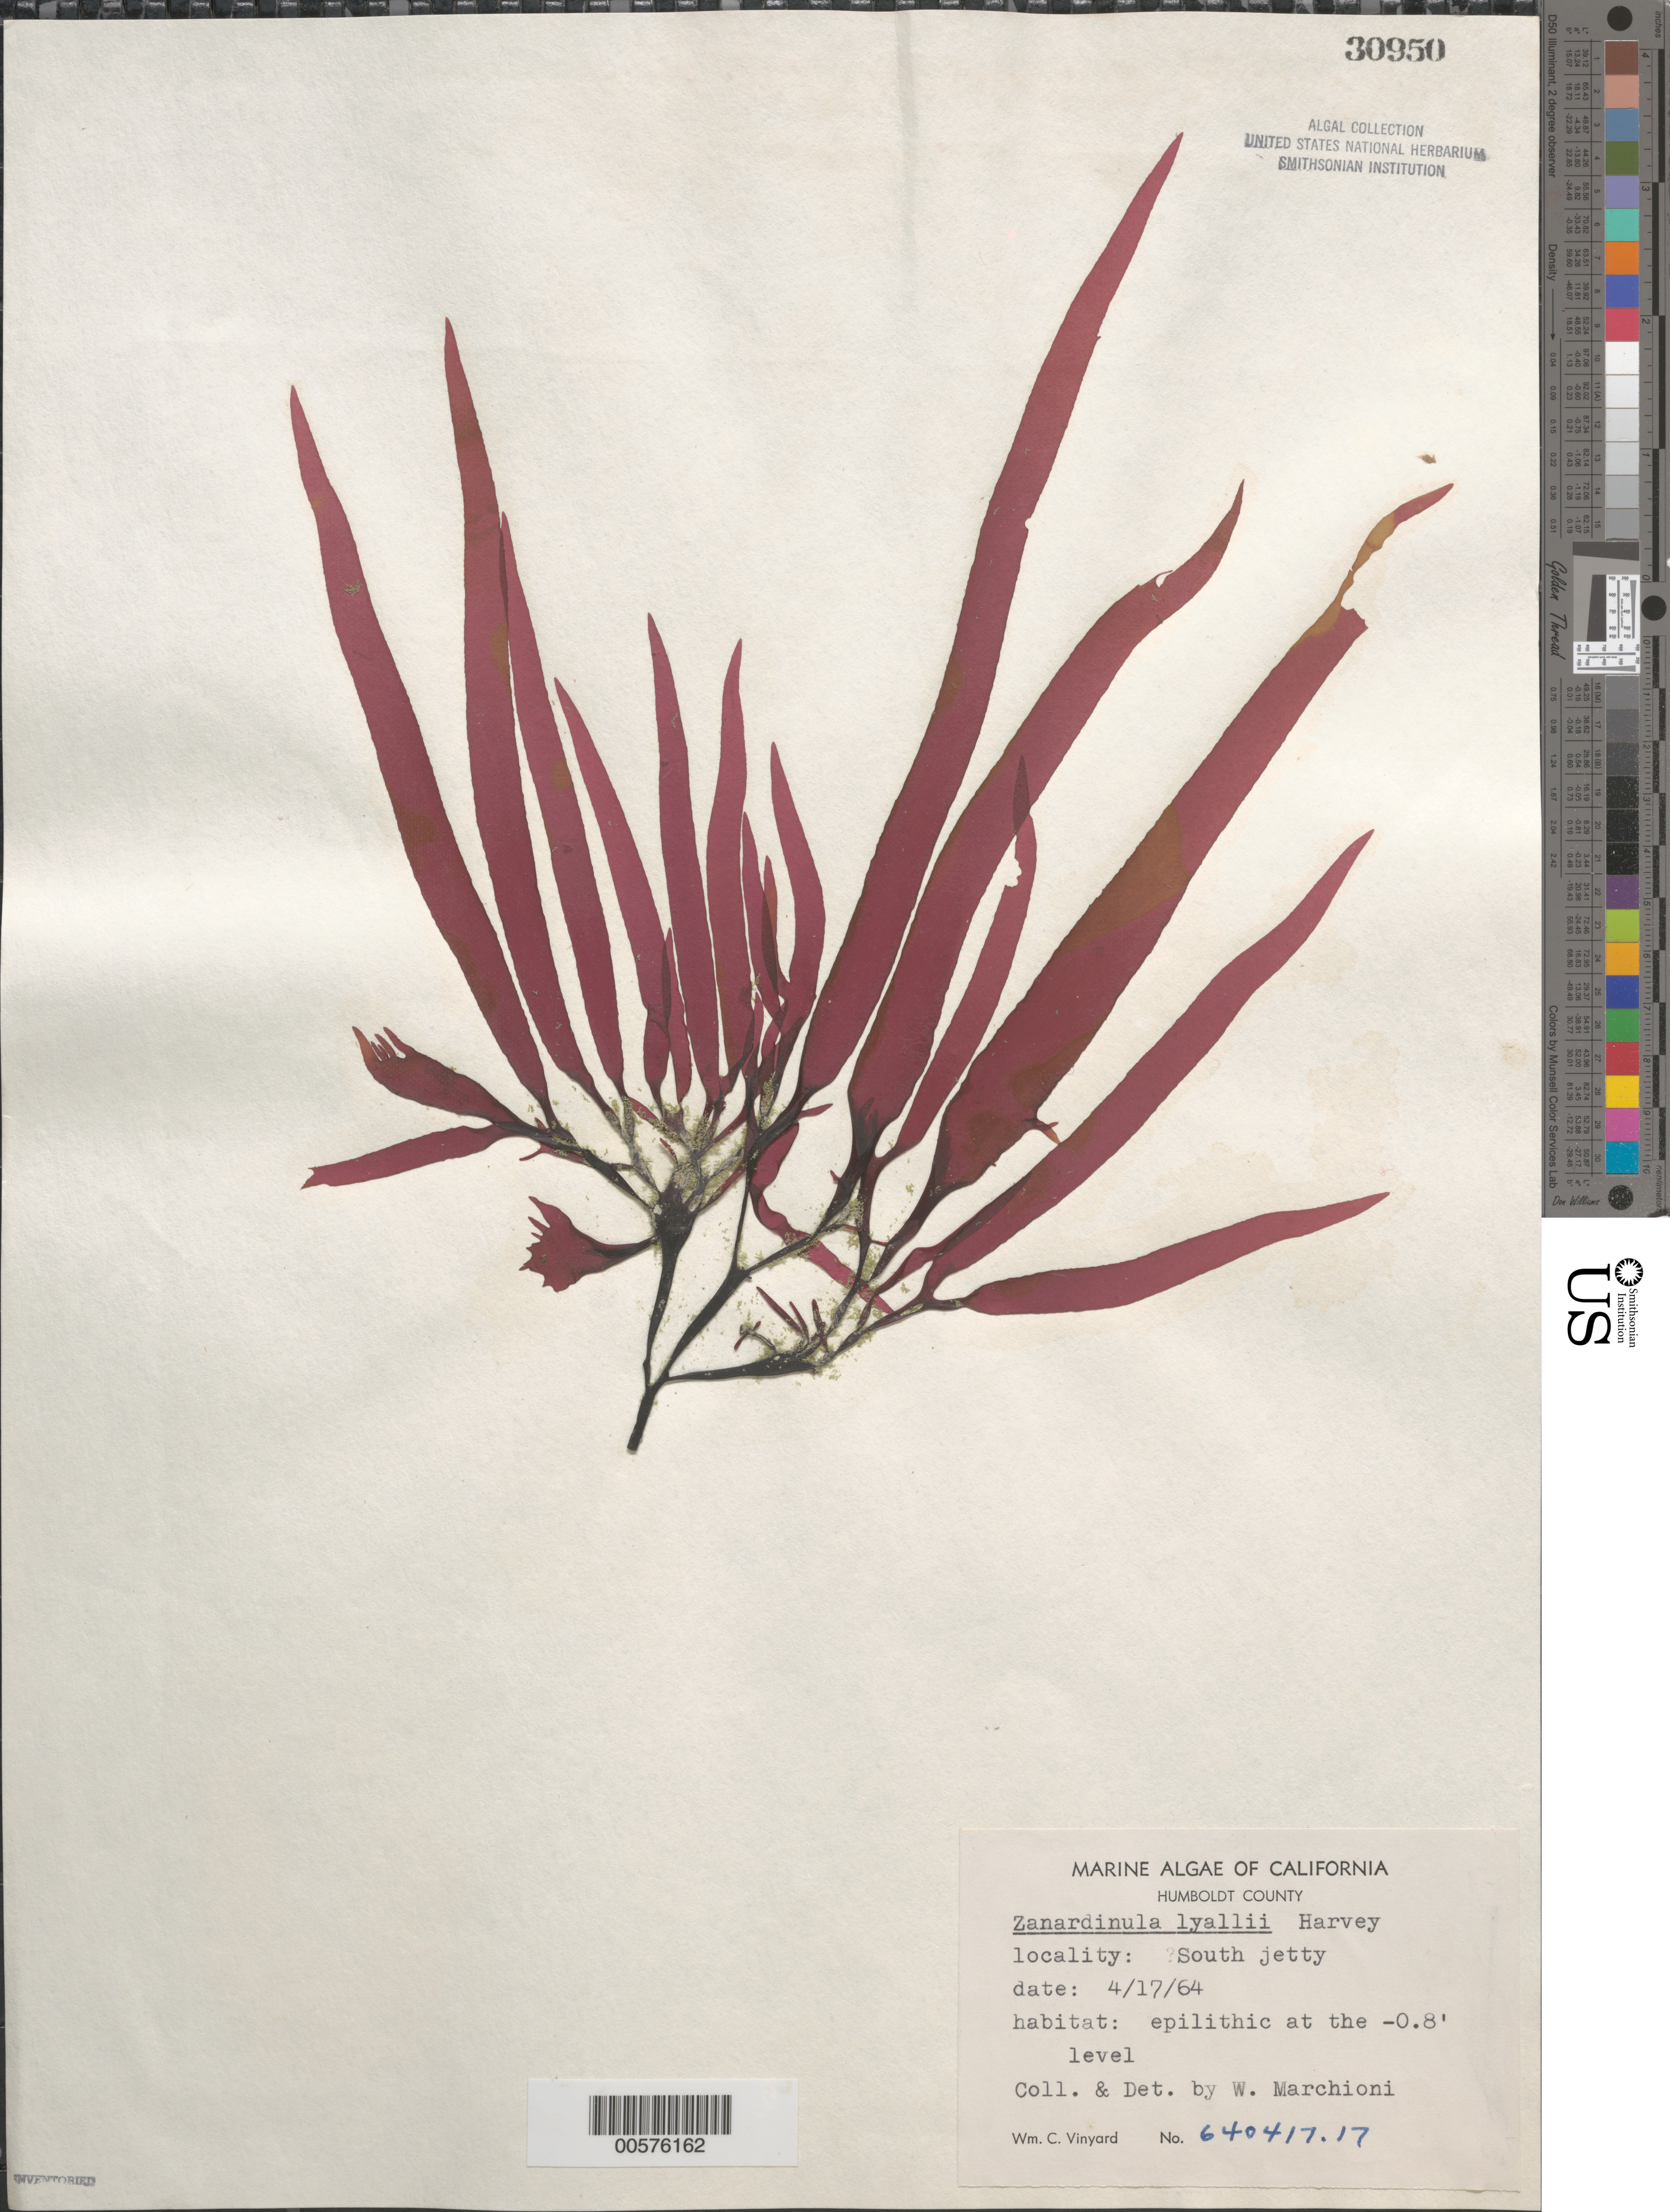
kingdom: Plantae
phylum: Rhodophyta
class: Florideophyceae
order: Cryptonemiales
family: Cryptonemiaceae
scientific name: Prionitis sternbergii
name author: (C. Agardh) J. Agardh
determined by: Algae name updating Project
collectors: W. Marchioni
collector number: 640417.17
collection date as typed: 17 Apr 1964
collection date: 1964-04-17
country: United States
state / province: California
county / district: Humboldt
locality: Humboldt Bay, South Jetty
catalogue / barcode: US 30950